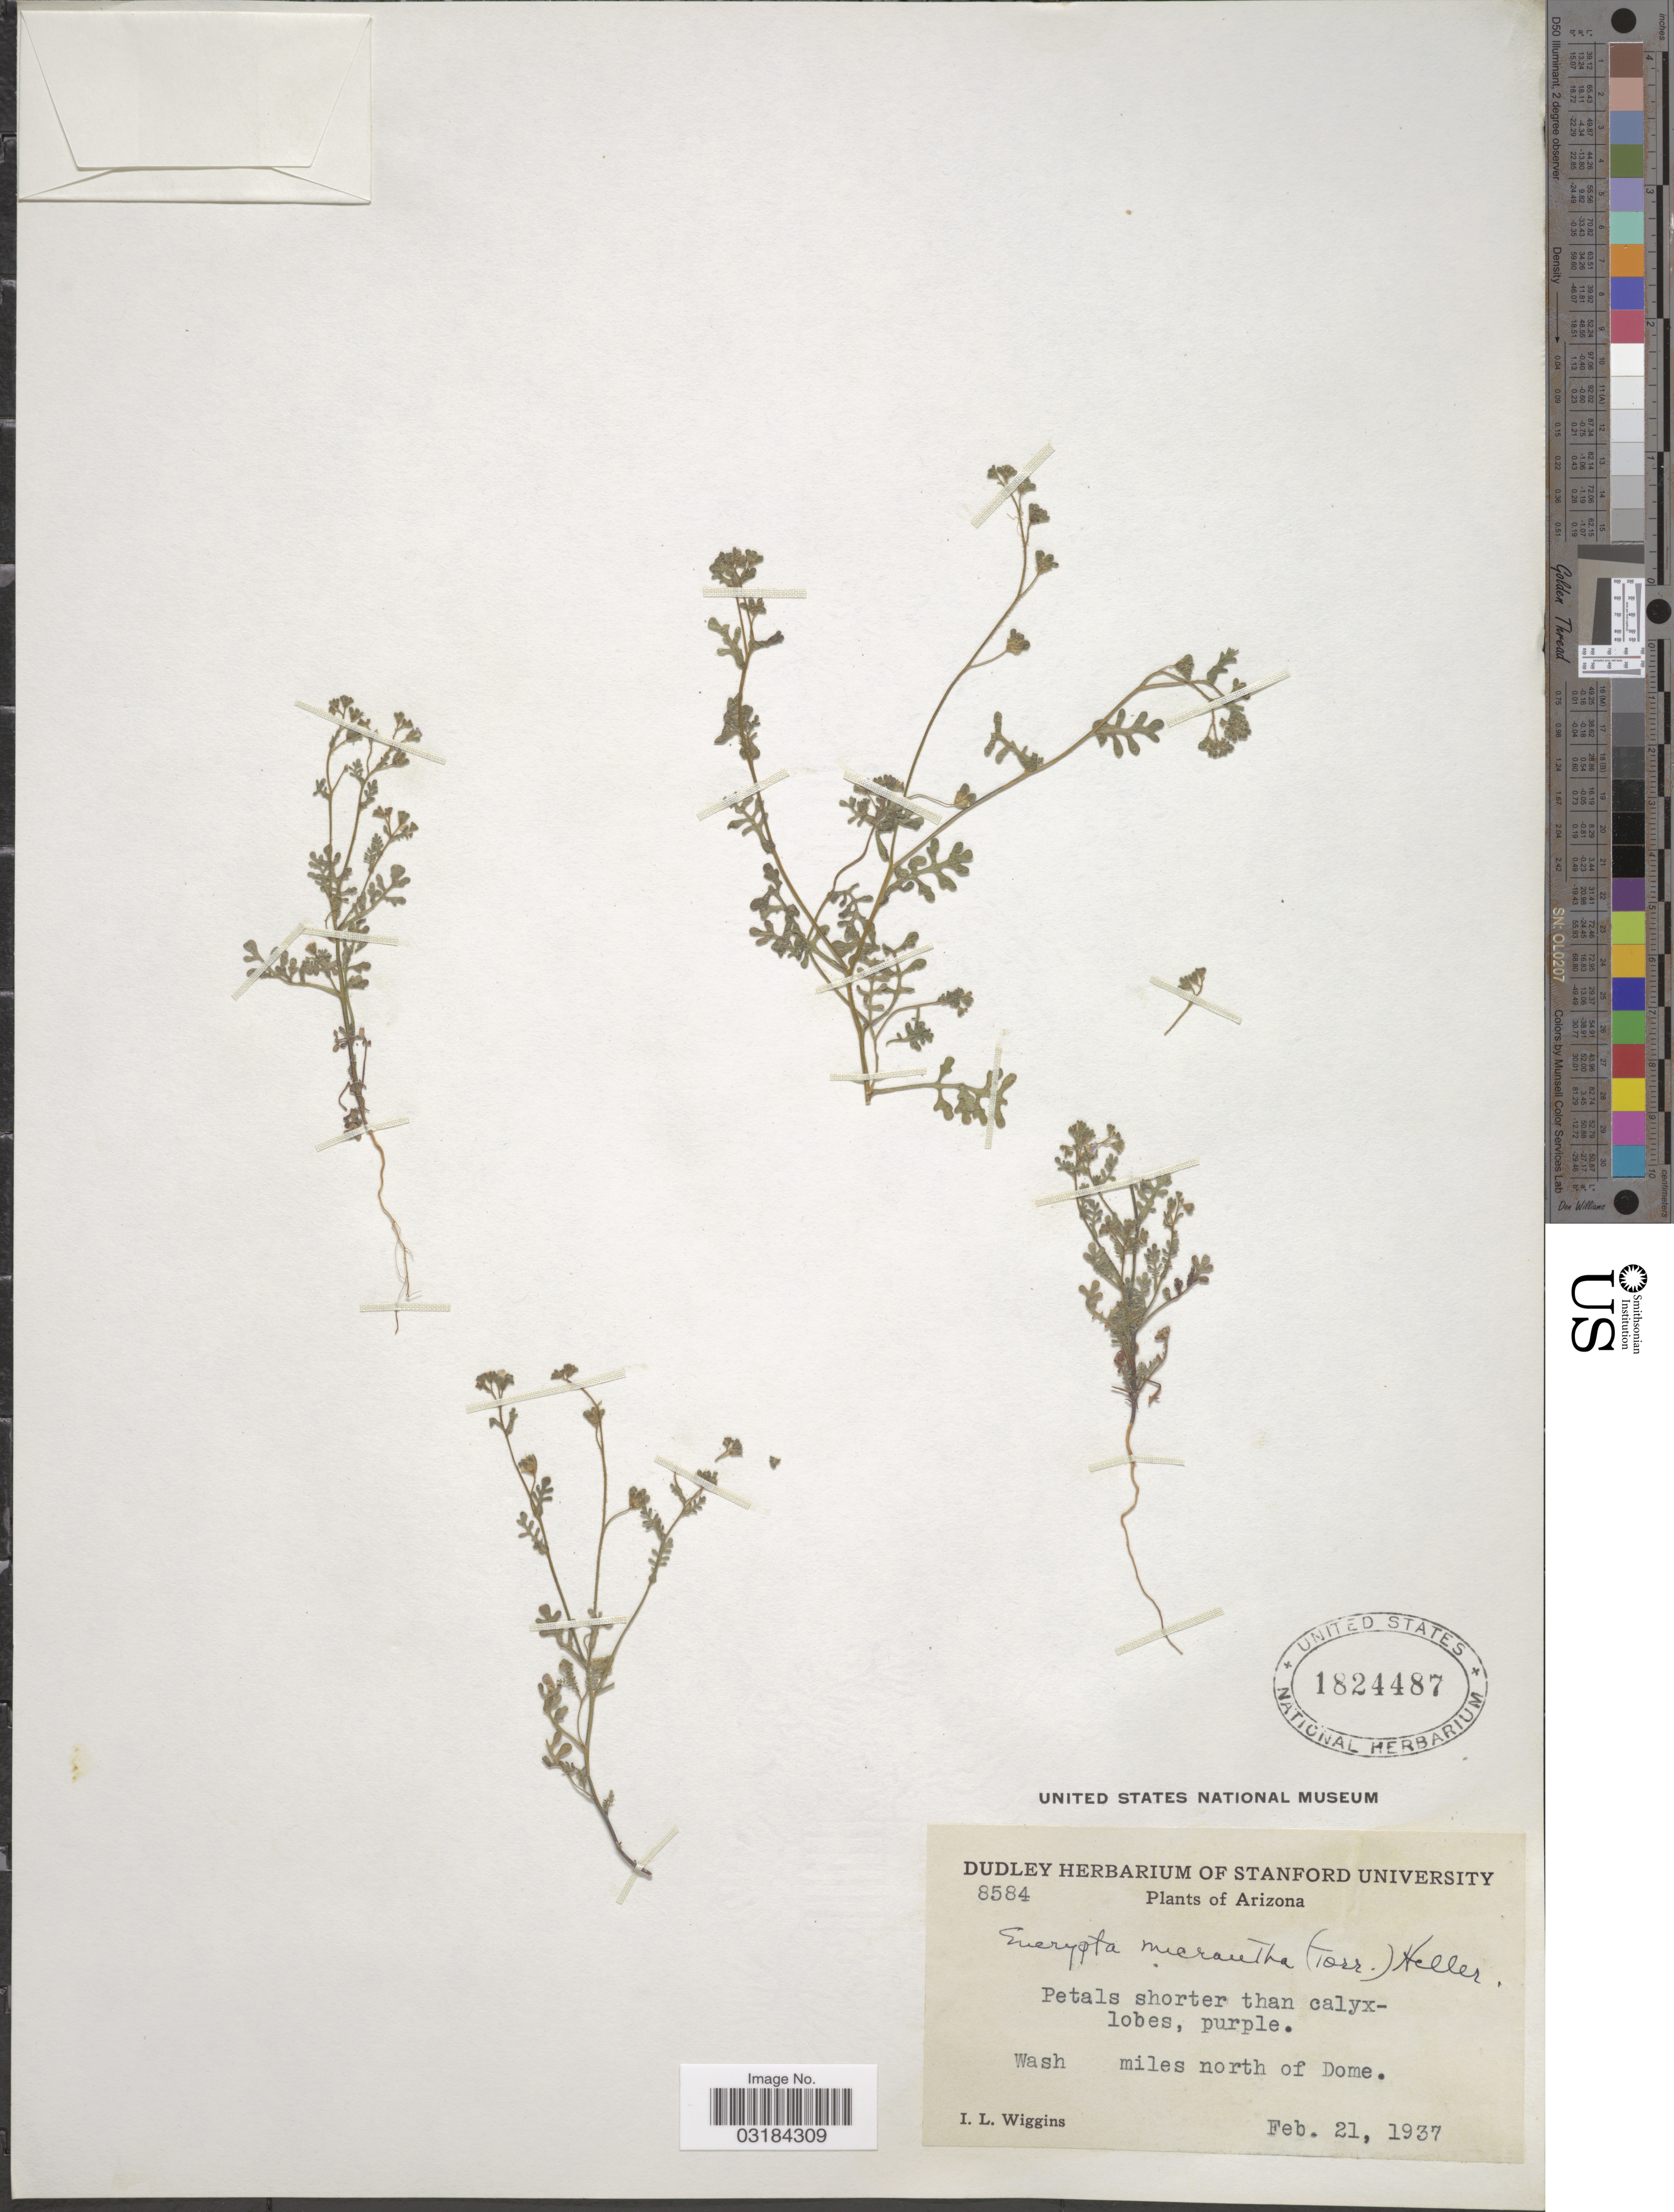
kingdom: Plantae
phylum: Tracheophyta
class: Magnoliopsida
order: Boraginales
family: Hydrophyllaceae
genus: Eucrypta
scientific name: Eucrypta micrantha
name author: (Torr.) A. Heller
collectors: I. L. Wiggins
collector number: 8584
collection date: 1937-02-21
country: United States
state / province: Arizona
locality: Wash, miles north of Dome.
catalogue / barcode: US 1824487